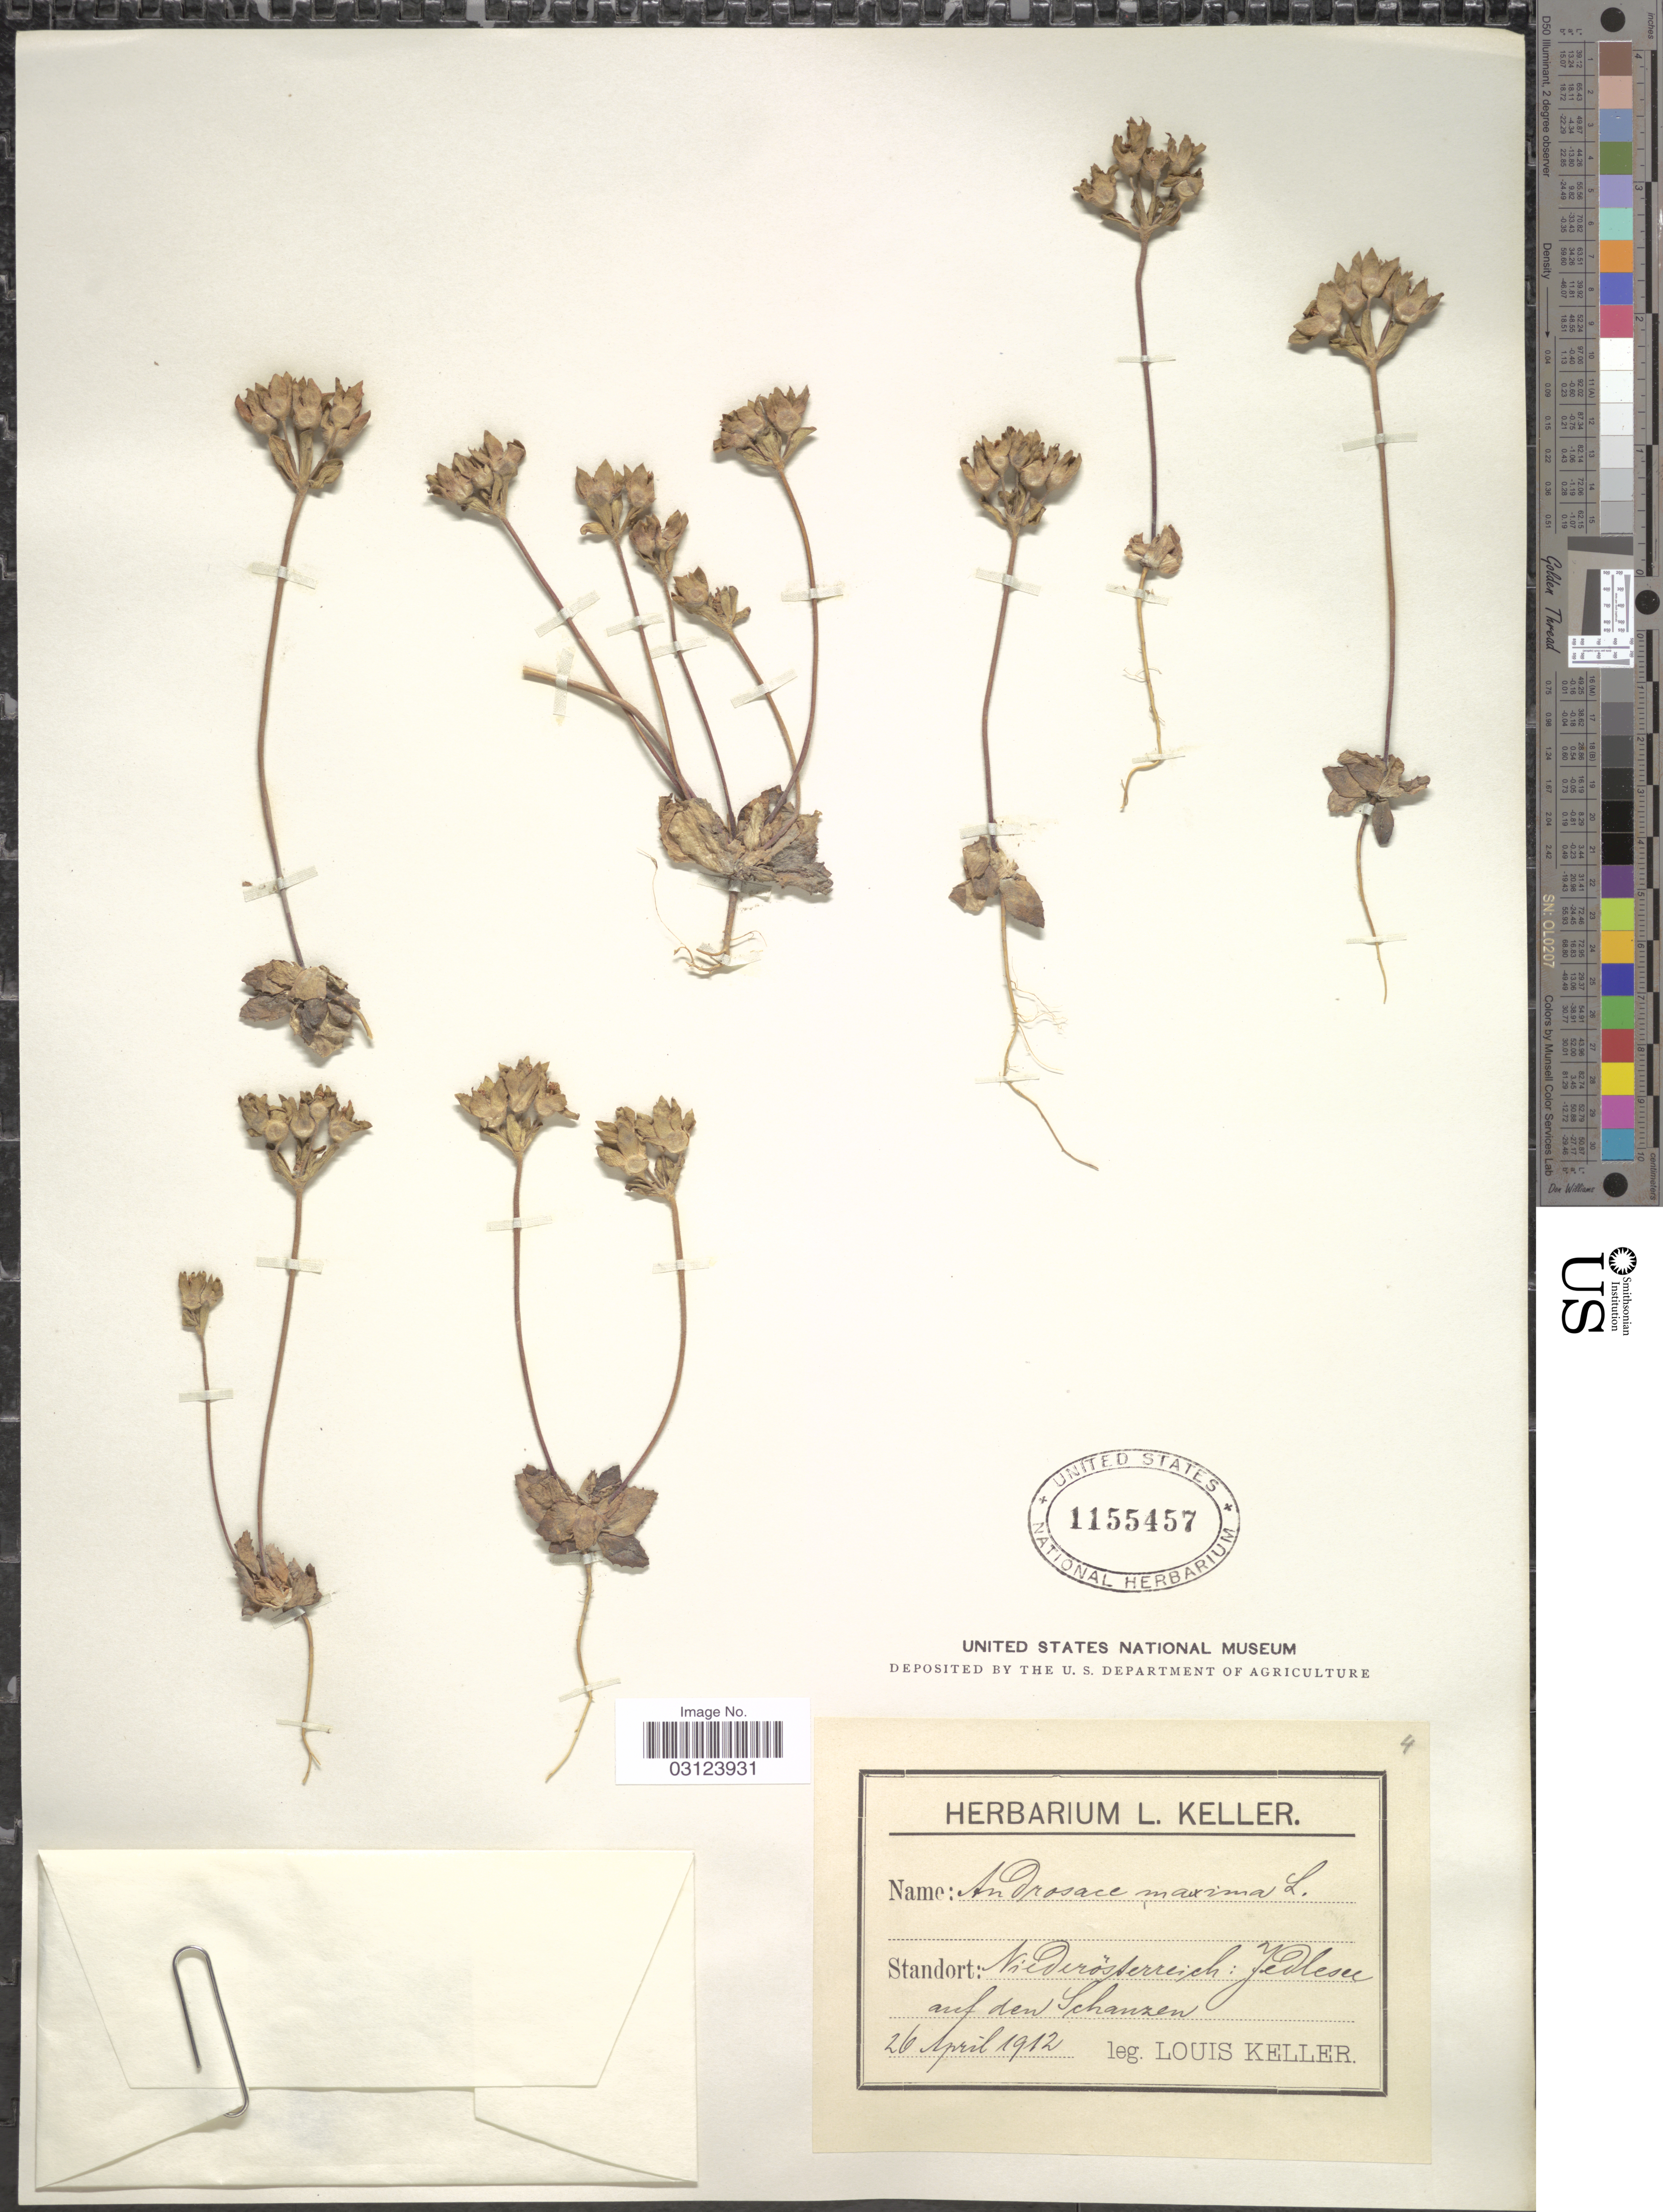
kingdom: Plantae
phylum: Tracheophyta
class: Magnoliopsida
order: Ericales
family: Primulaceae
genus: Androsace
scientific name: Androsace maxima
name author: L.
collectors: L. Keller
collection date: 1912-04-26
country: Austria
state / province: Niederosterreich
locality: Jedlesu auf den Schanzen.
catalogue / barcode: US 1155457